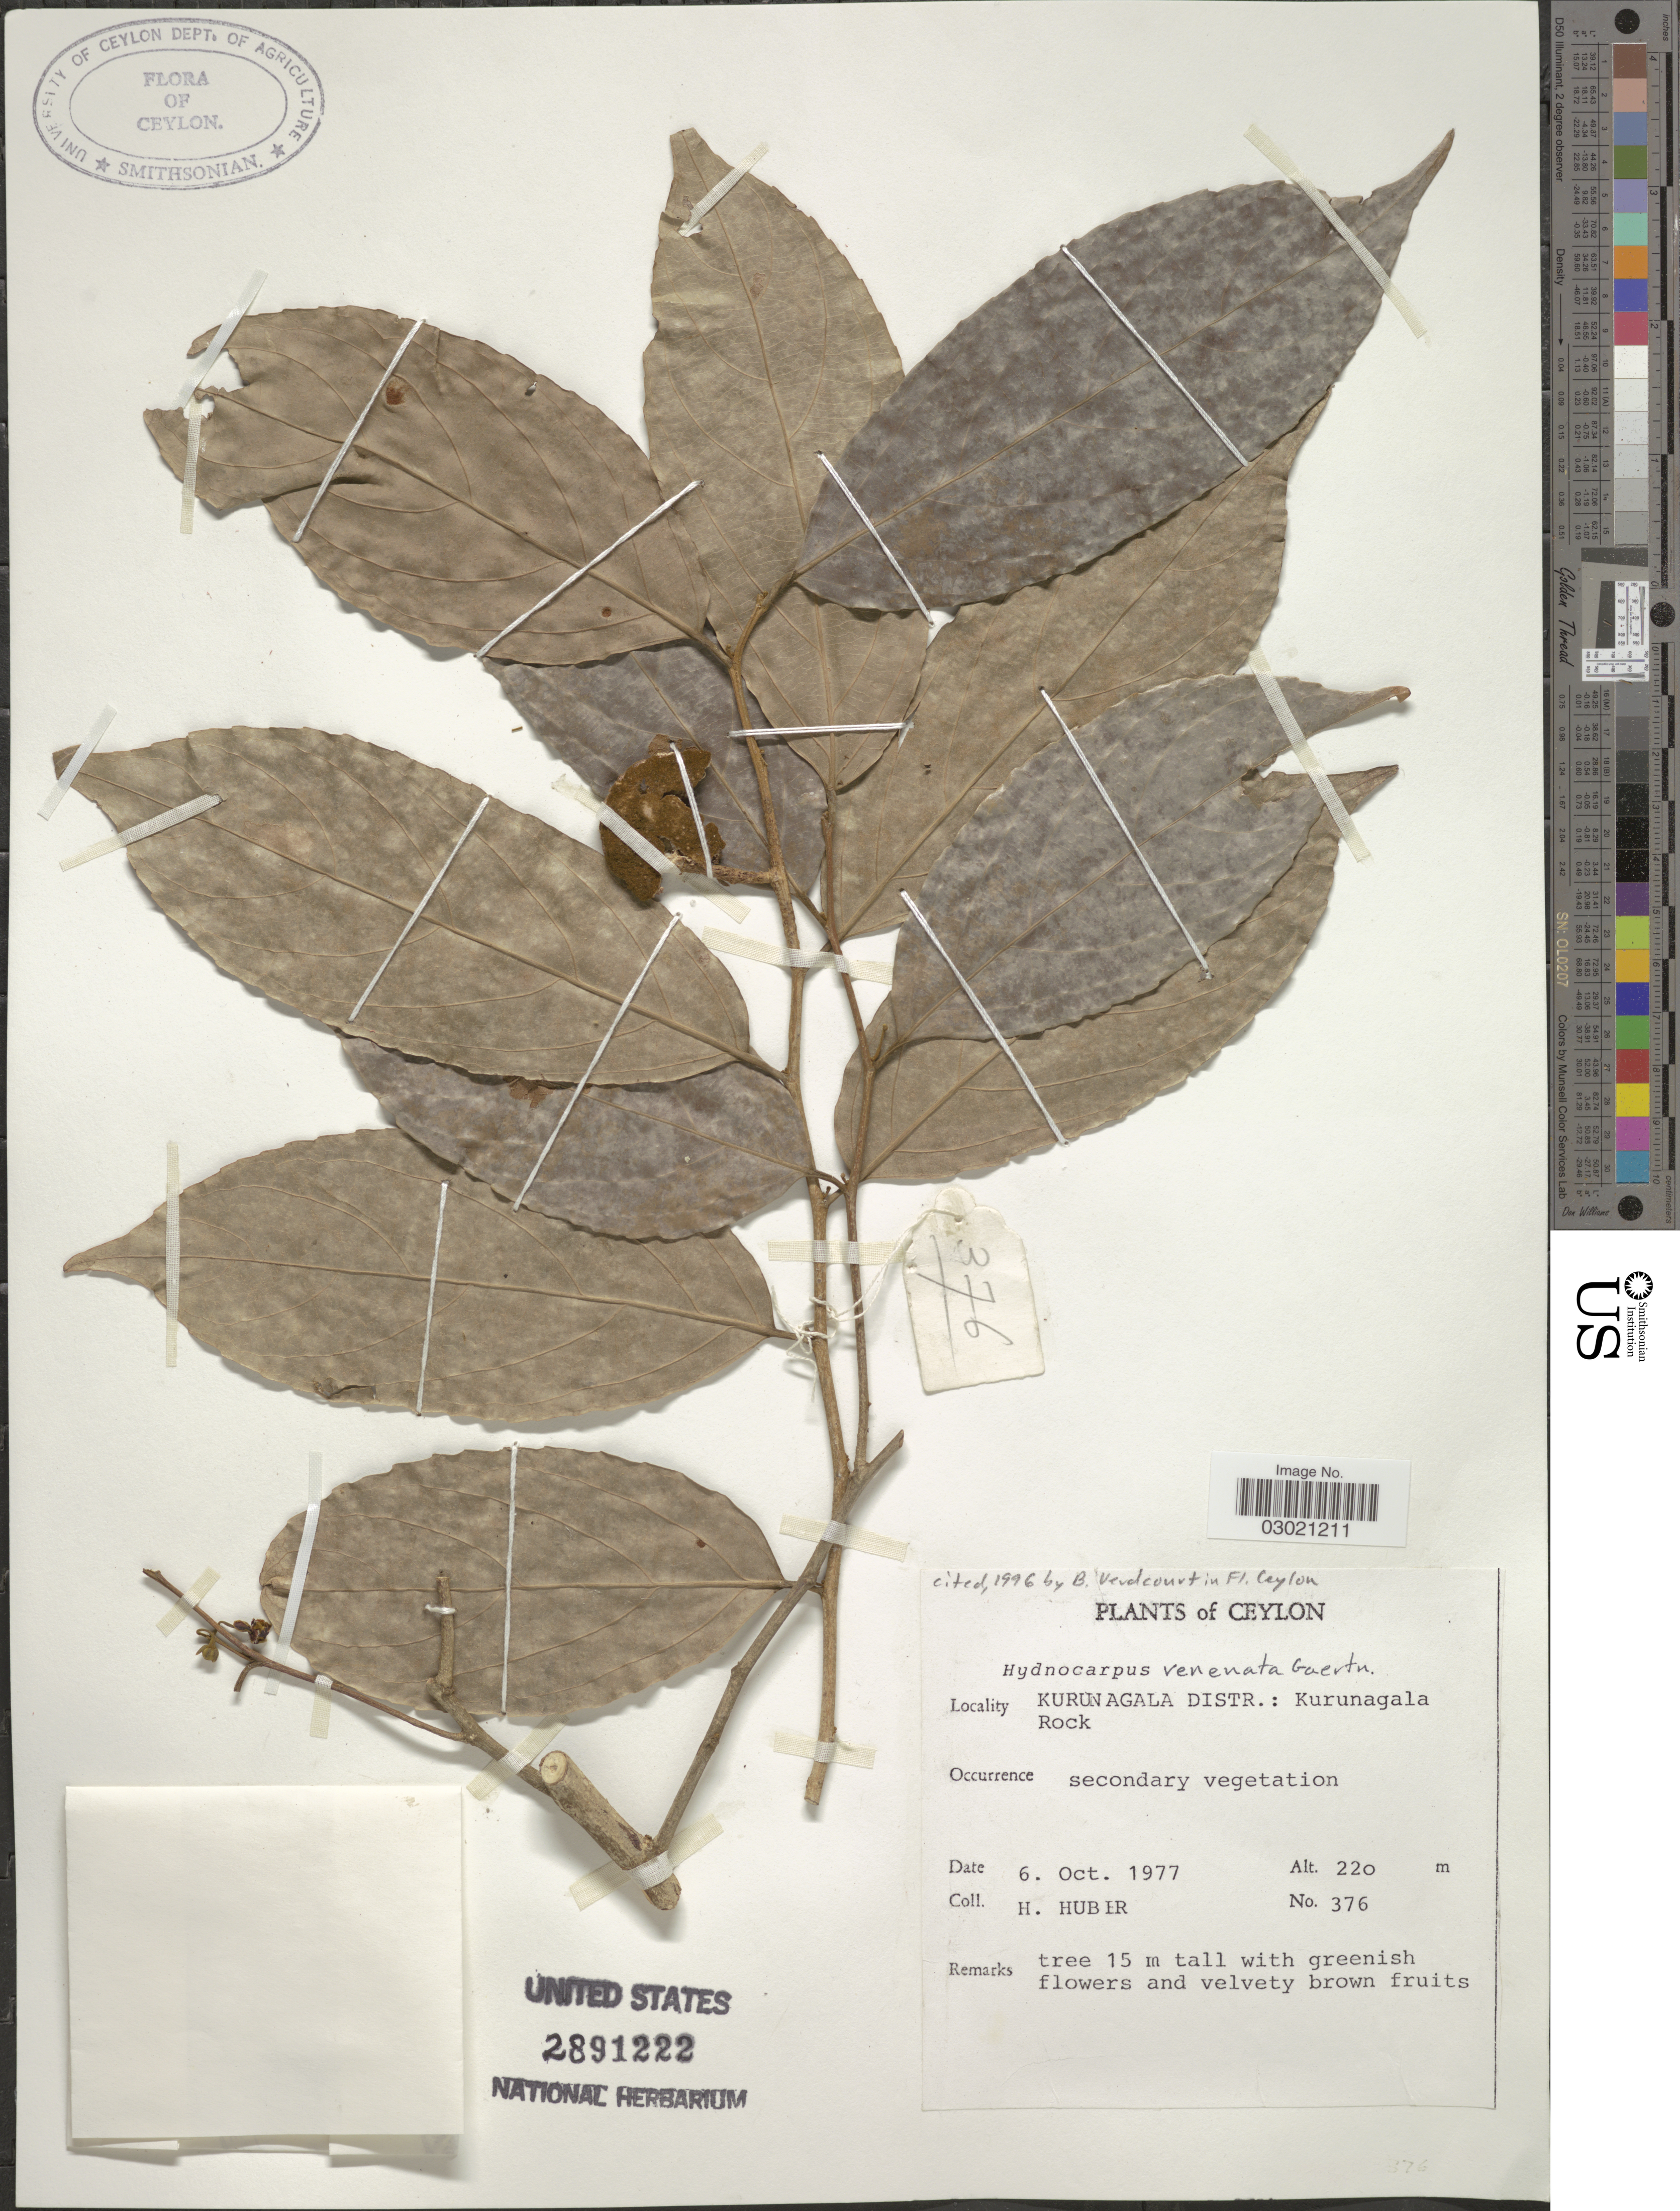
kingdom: Plantae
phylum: Tracheophyta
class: Magnoliopsida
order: Malpighiales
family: Achariaceae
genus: Hydnocarpus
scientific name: Hydnocarpus venenatus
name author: Gaertn.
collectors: H. Huber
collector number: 376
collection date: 1977-10-06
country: Sri Lanka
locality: Ceylon, Kurunagala Distr.: Kurunagala Rock.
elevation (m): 220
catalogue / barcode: US 2891222